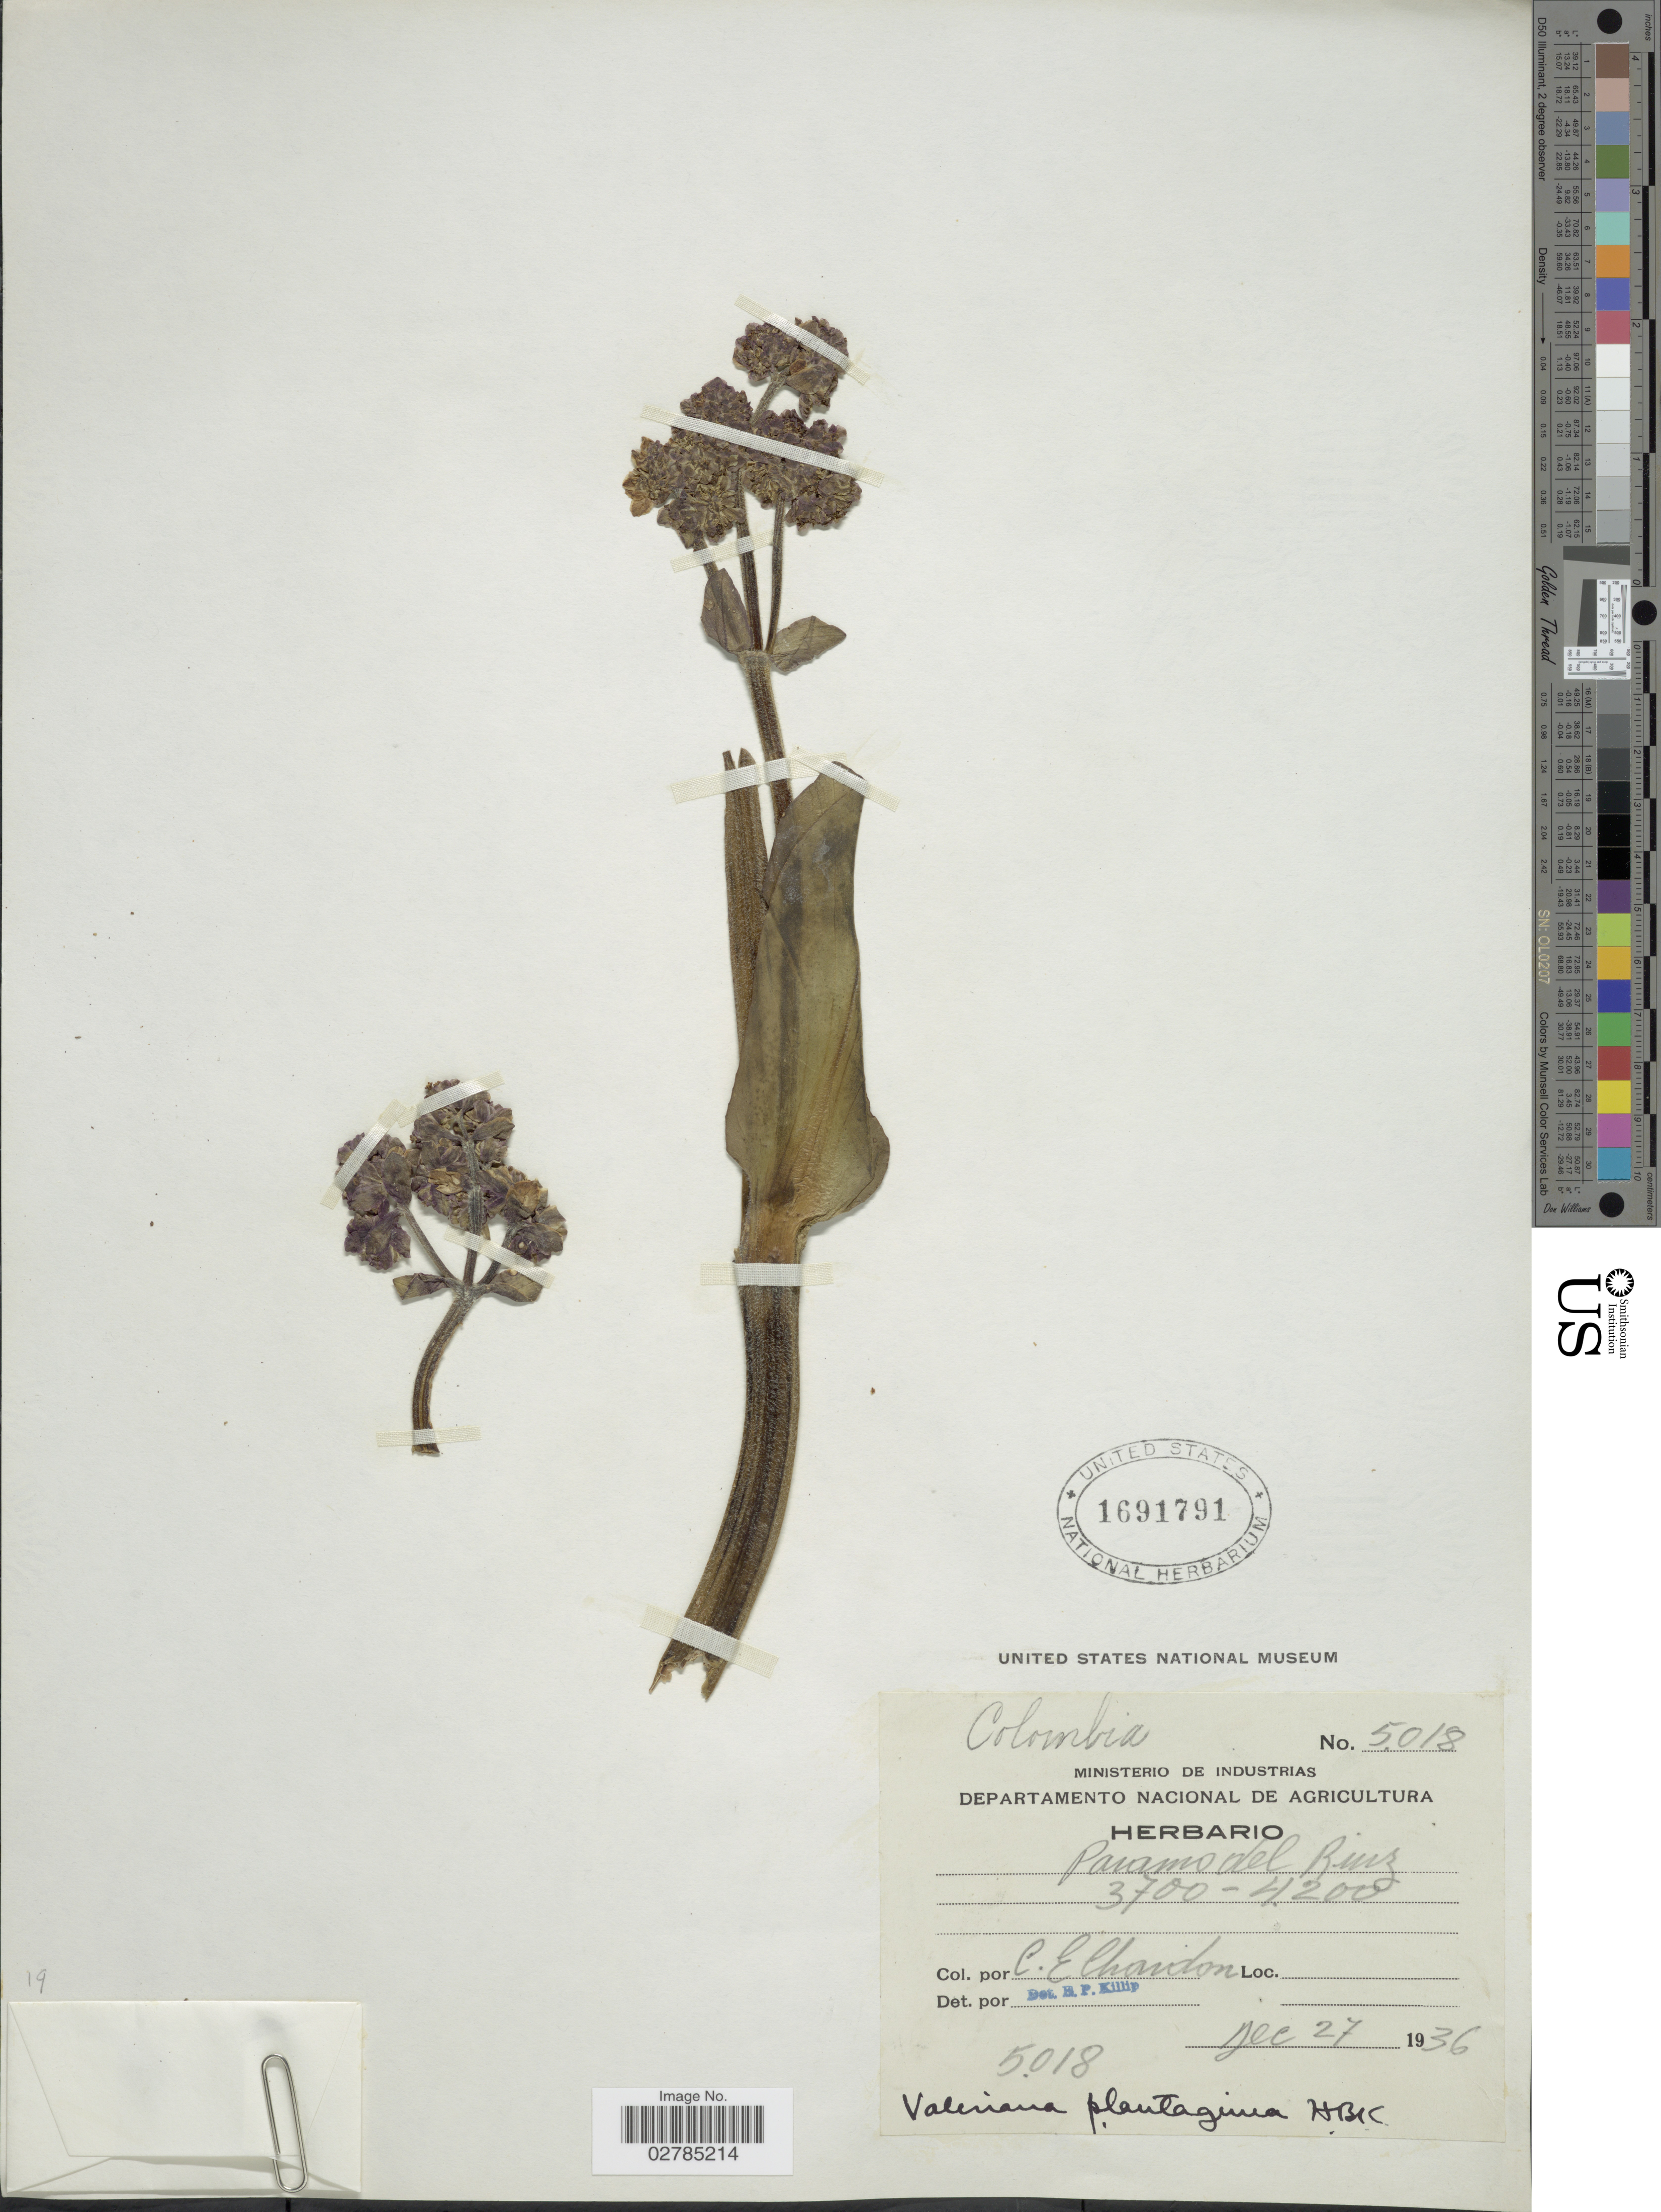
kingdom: Plantae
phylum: Tracheophyta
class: Magnoliopsida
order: Dipsacales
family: Caprifoliaceae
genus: Valeriana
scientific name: Valeriana plantaginea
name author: Kunth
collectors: C. Chendon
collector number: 5018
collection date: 1936-12-27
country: Colombia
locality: Paramo del Ruiz.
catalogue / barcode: US 1691791